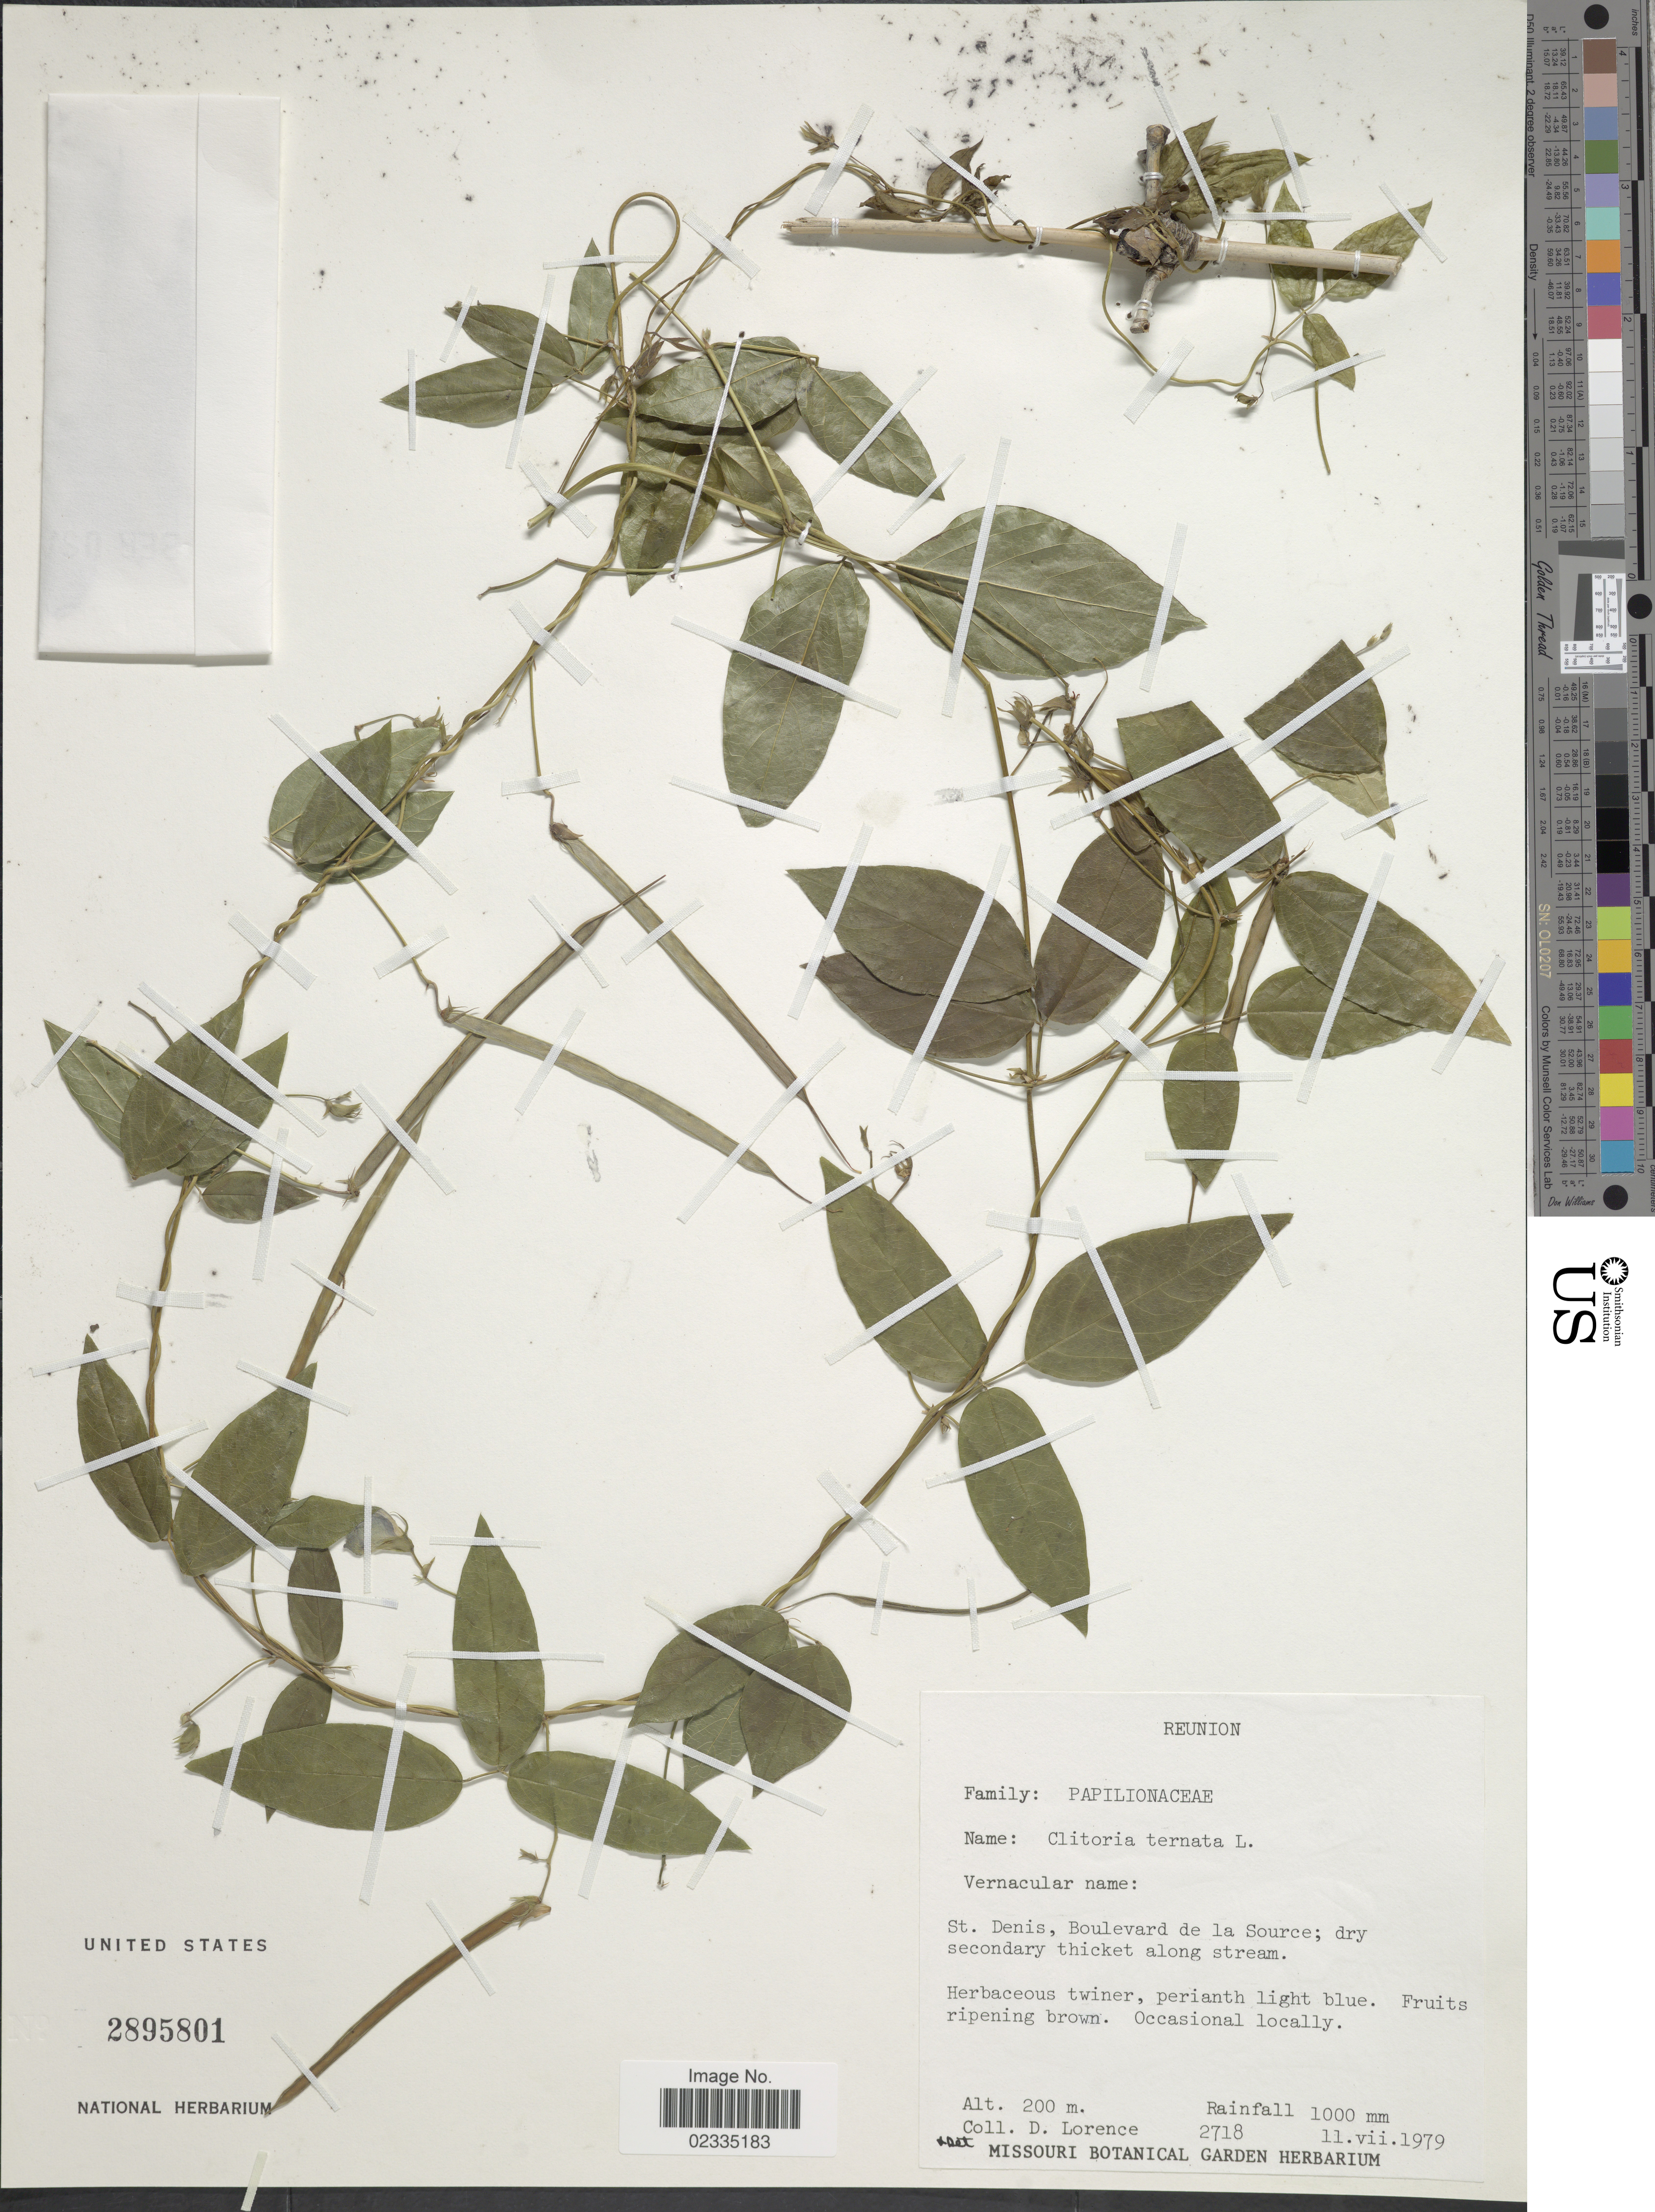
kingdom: Plantae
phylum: Tracheophyta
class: Magnoliopsida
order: Fabales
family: Fabaceae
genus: Clitoria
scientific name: Clitoria ternatea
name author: L.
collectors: D. Lorence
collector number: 2718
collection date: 1979-07-11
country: Reunion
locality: St. Denis, Boulevard de la Source; dry secondary thicket along stream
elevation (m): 200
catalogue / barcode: US 2895801